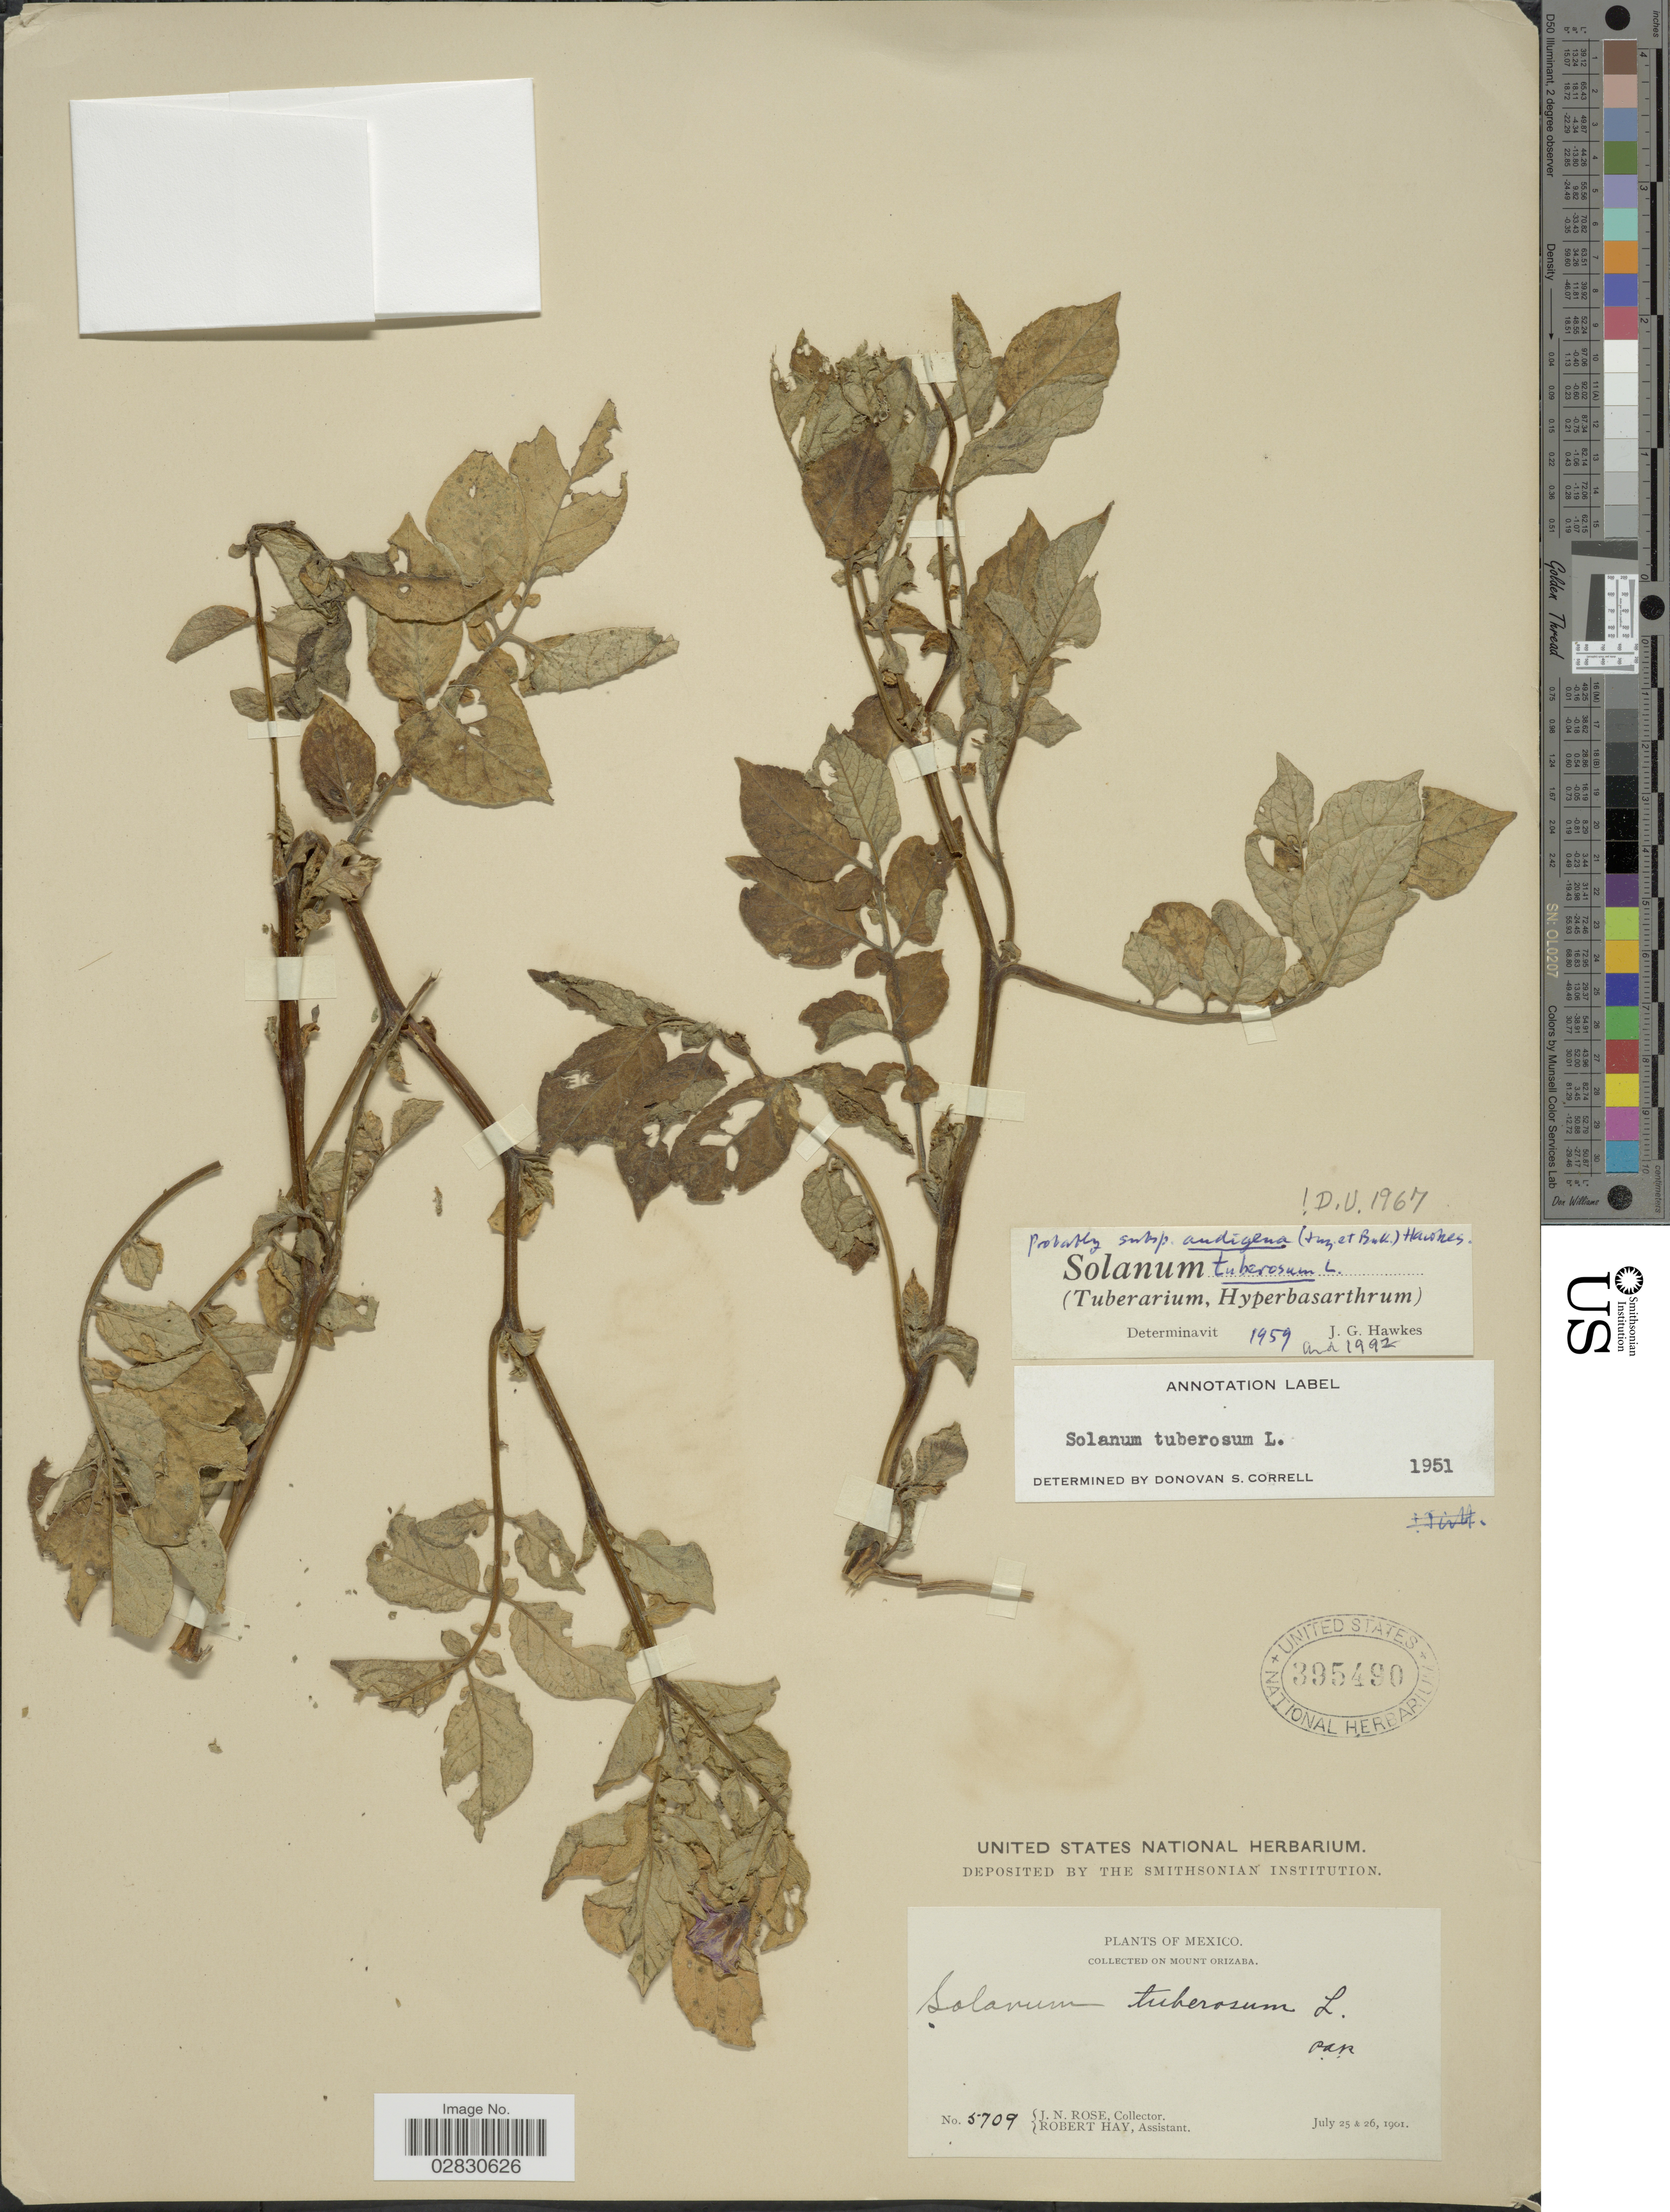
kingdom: Plantae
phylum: Tracheophyta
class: Magnoliopsida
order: Solanales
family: Solanaceae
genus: Solanum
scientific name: Solanum tuberosum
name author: L.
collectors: J. N. Rose & R. Hay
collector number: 5709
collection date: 1901-07-25/1901-07-26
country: Mexico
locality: Mount Orizaba.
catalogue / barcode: US 395490